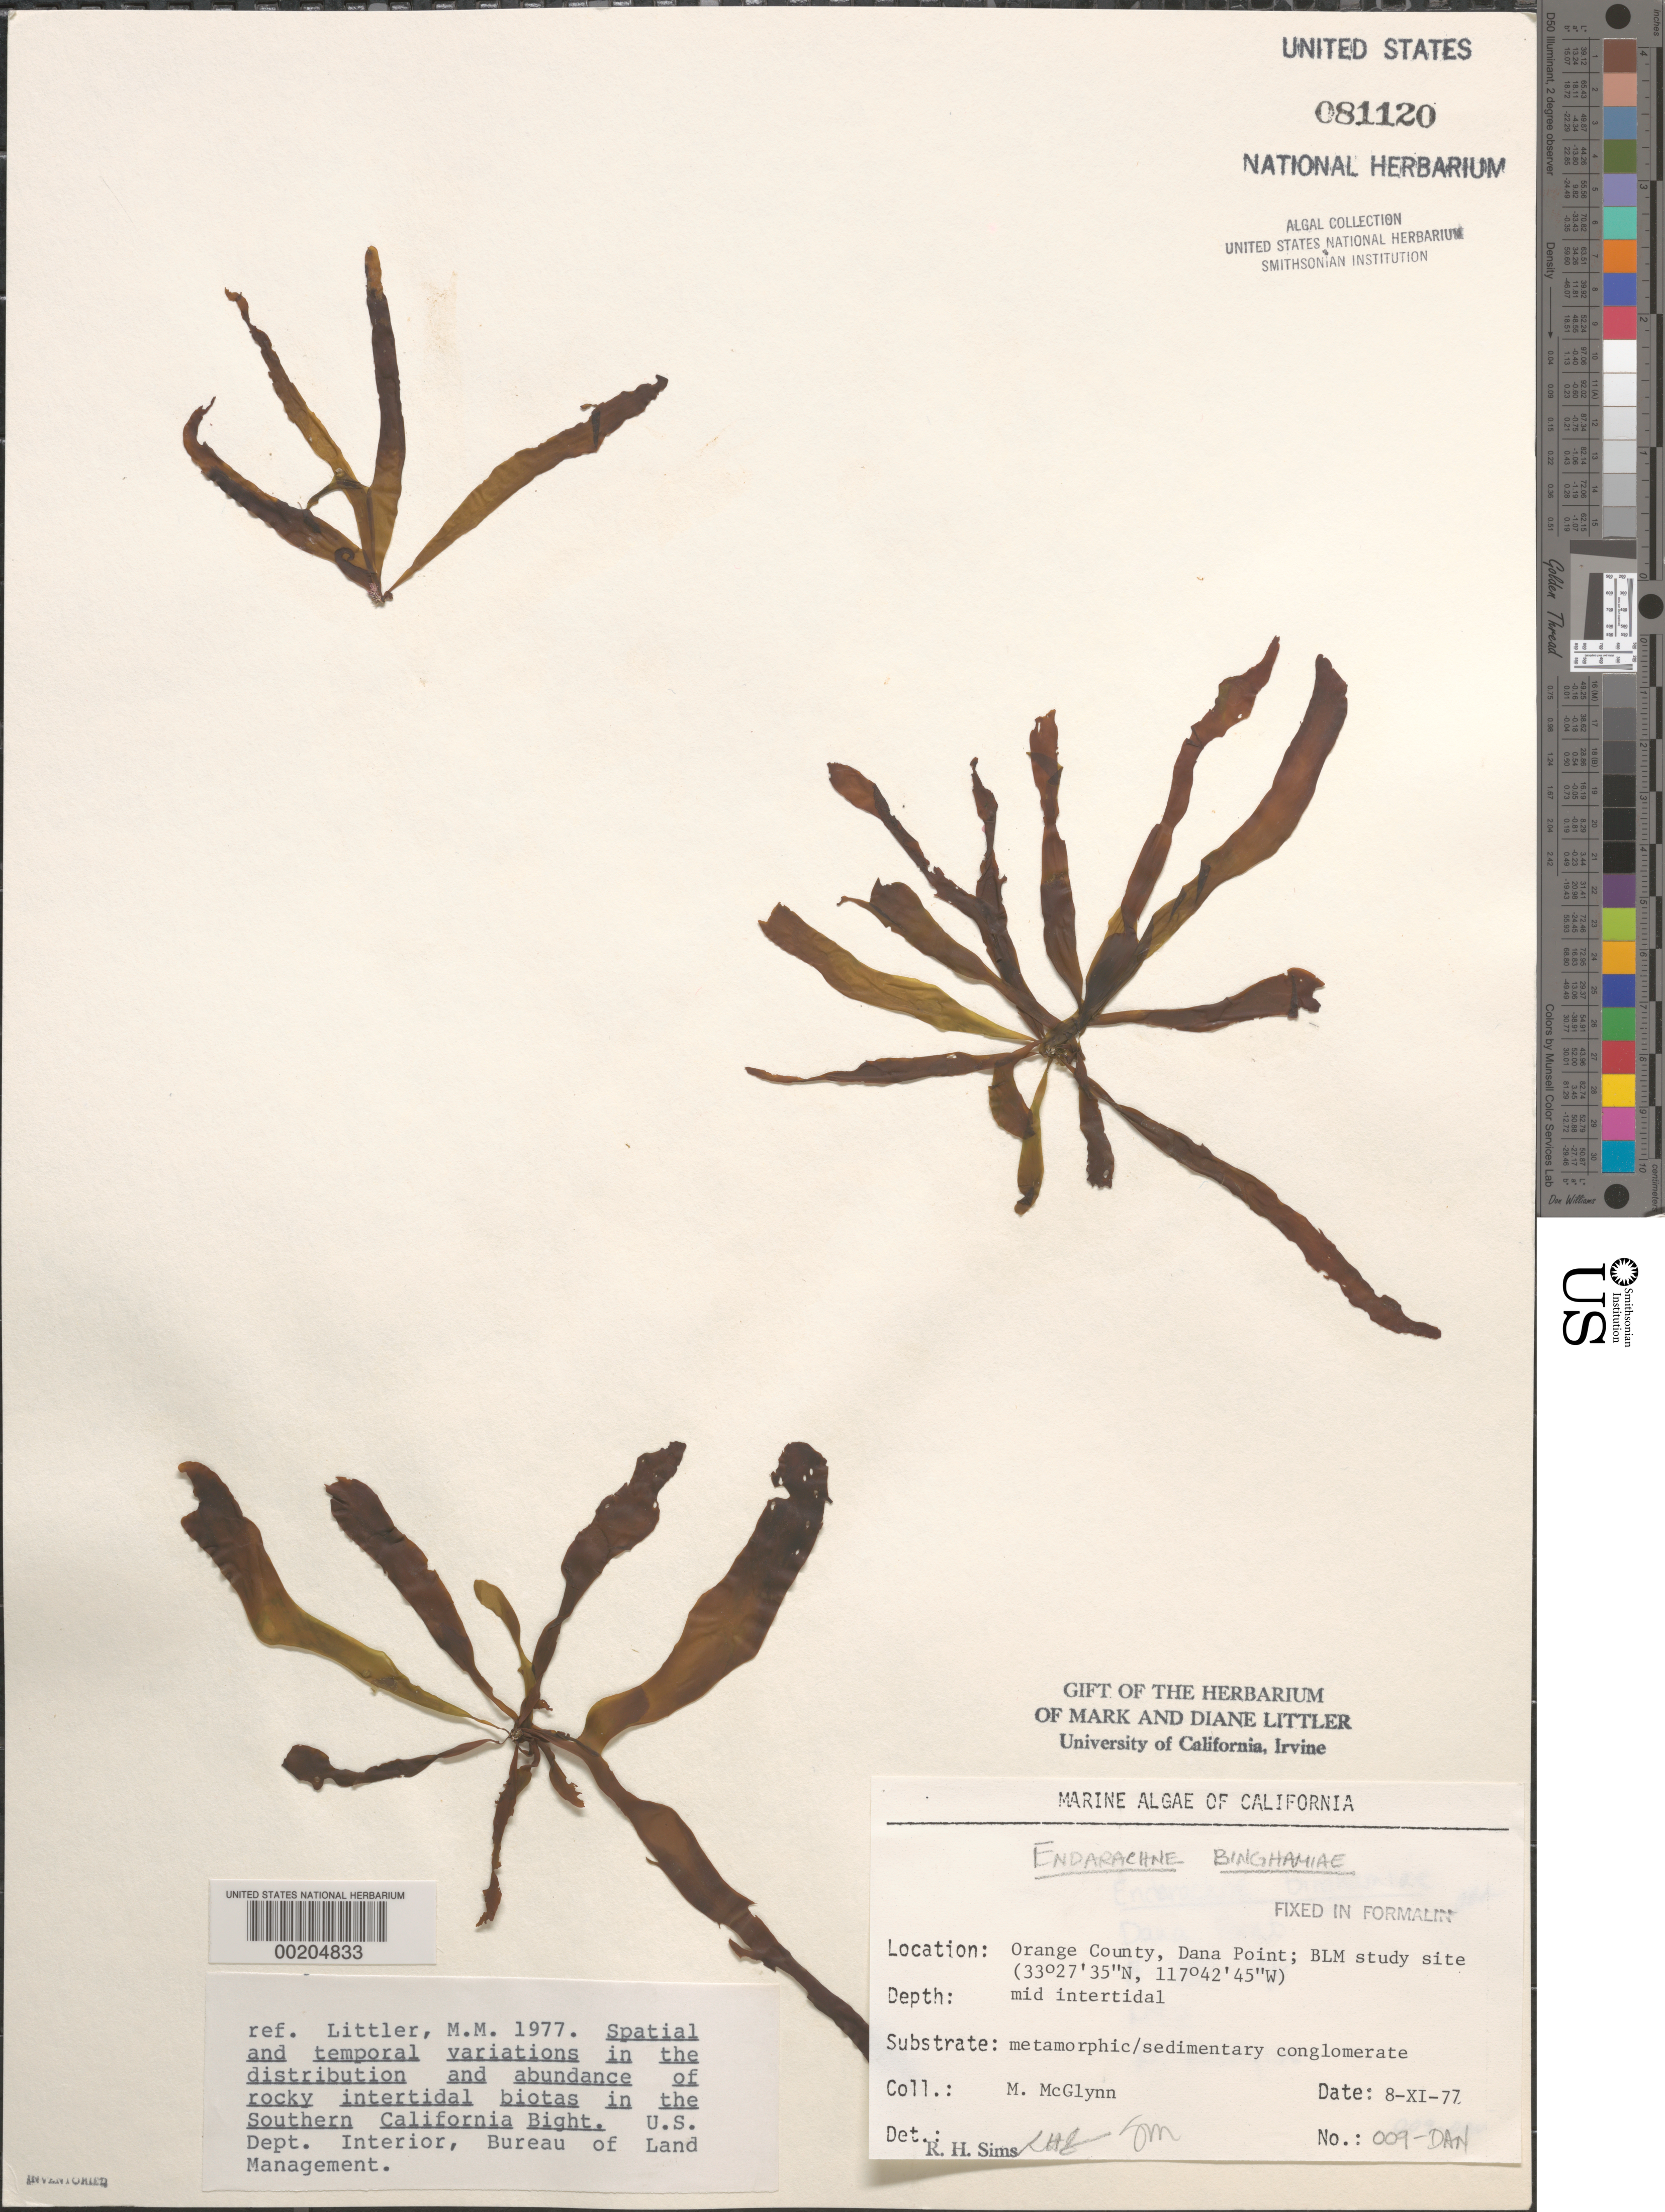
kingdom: Chromista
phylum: Ochrophyta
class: Phaeophyceae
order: Scytosiphonales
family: Scytosiphonaceae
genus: Petalonia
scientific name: Petalonia binghamiae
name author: (J. Agardh) K.L.Vinogr.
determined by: Algae name updating Project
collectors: M. McGlynn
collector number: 009-DAN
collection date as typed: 08 Nov 1977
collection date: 1977-11-08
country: United States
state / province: California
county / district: Orange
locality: Dana Point, 1 km north of marina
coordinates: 33 27'35"N, 117 42'45"W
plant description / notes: BLM-SOCALBIGHT Rocky Intertidal Survey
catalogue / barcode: US 81120